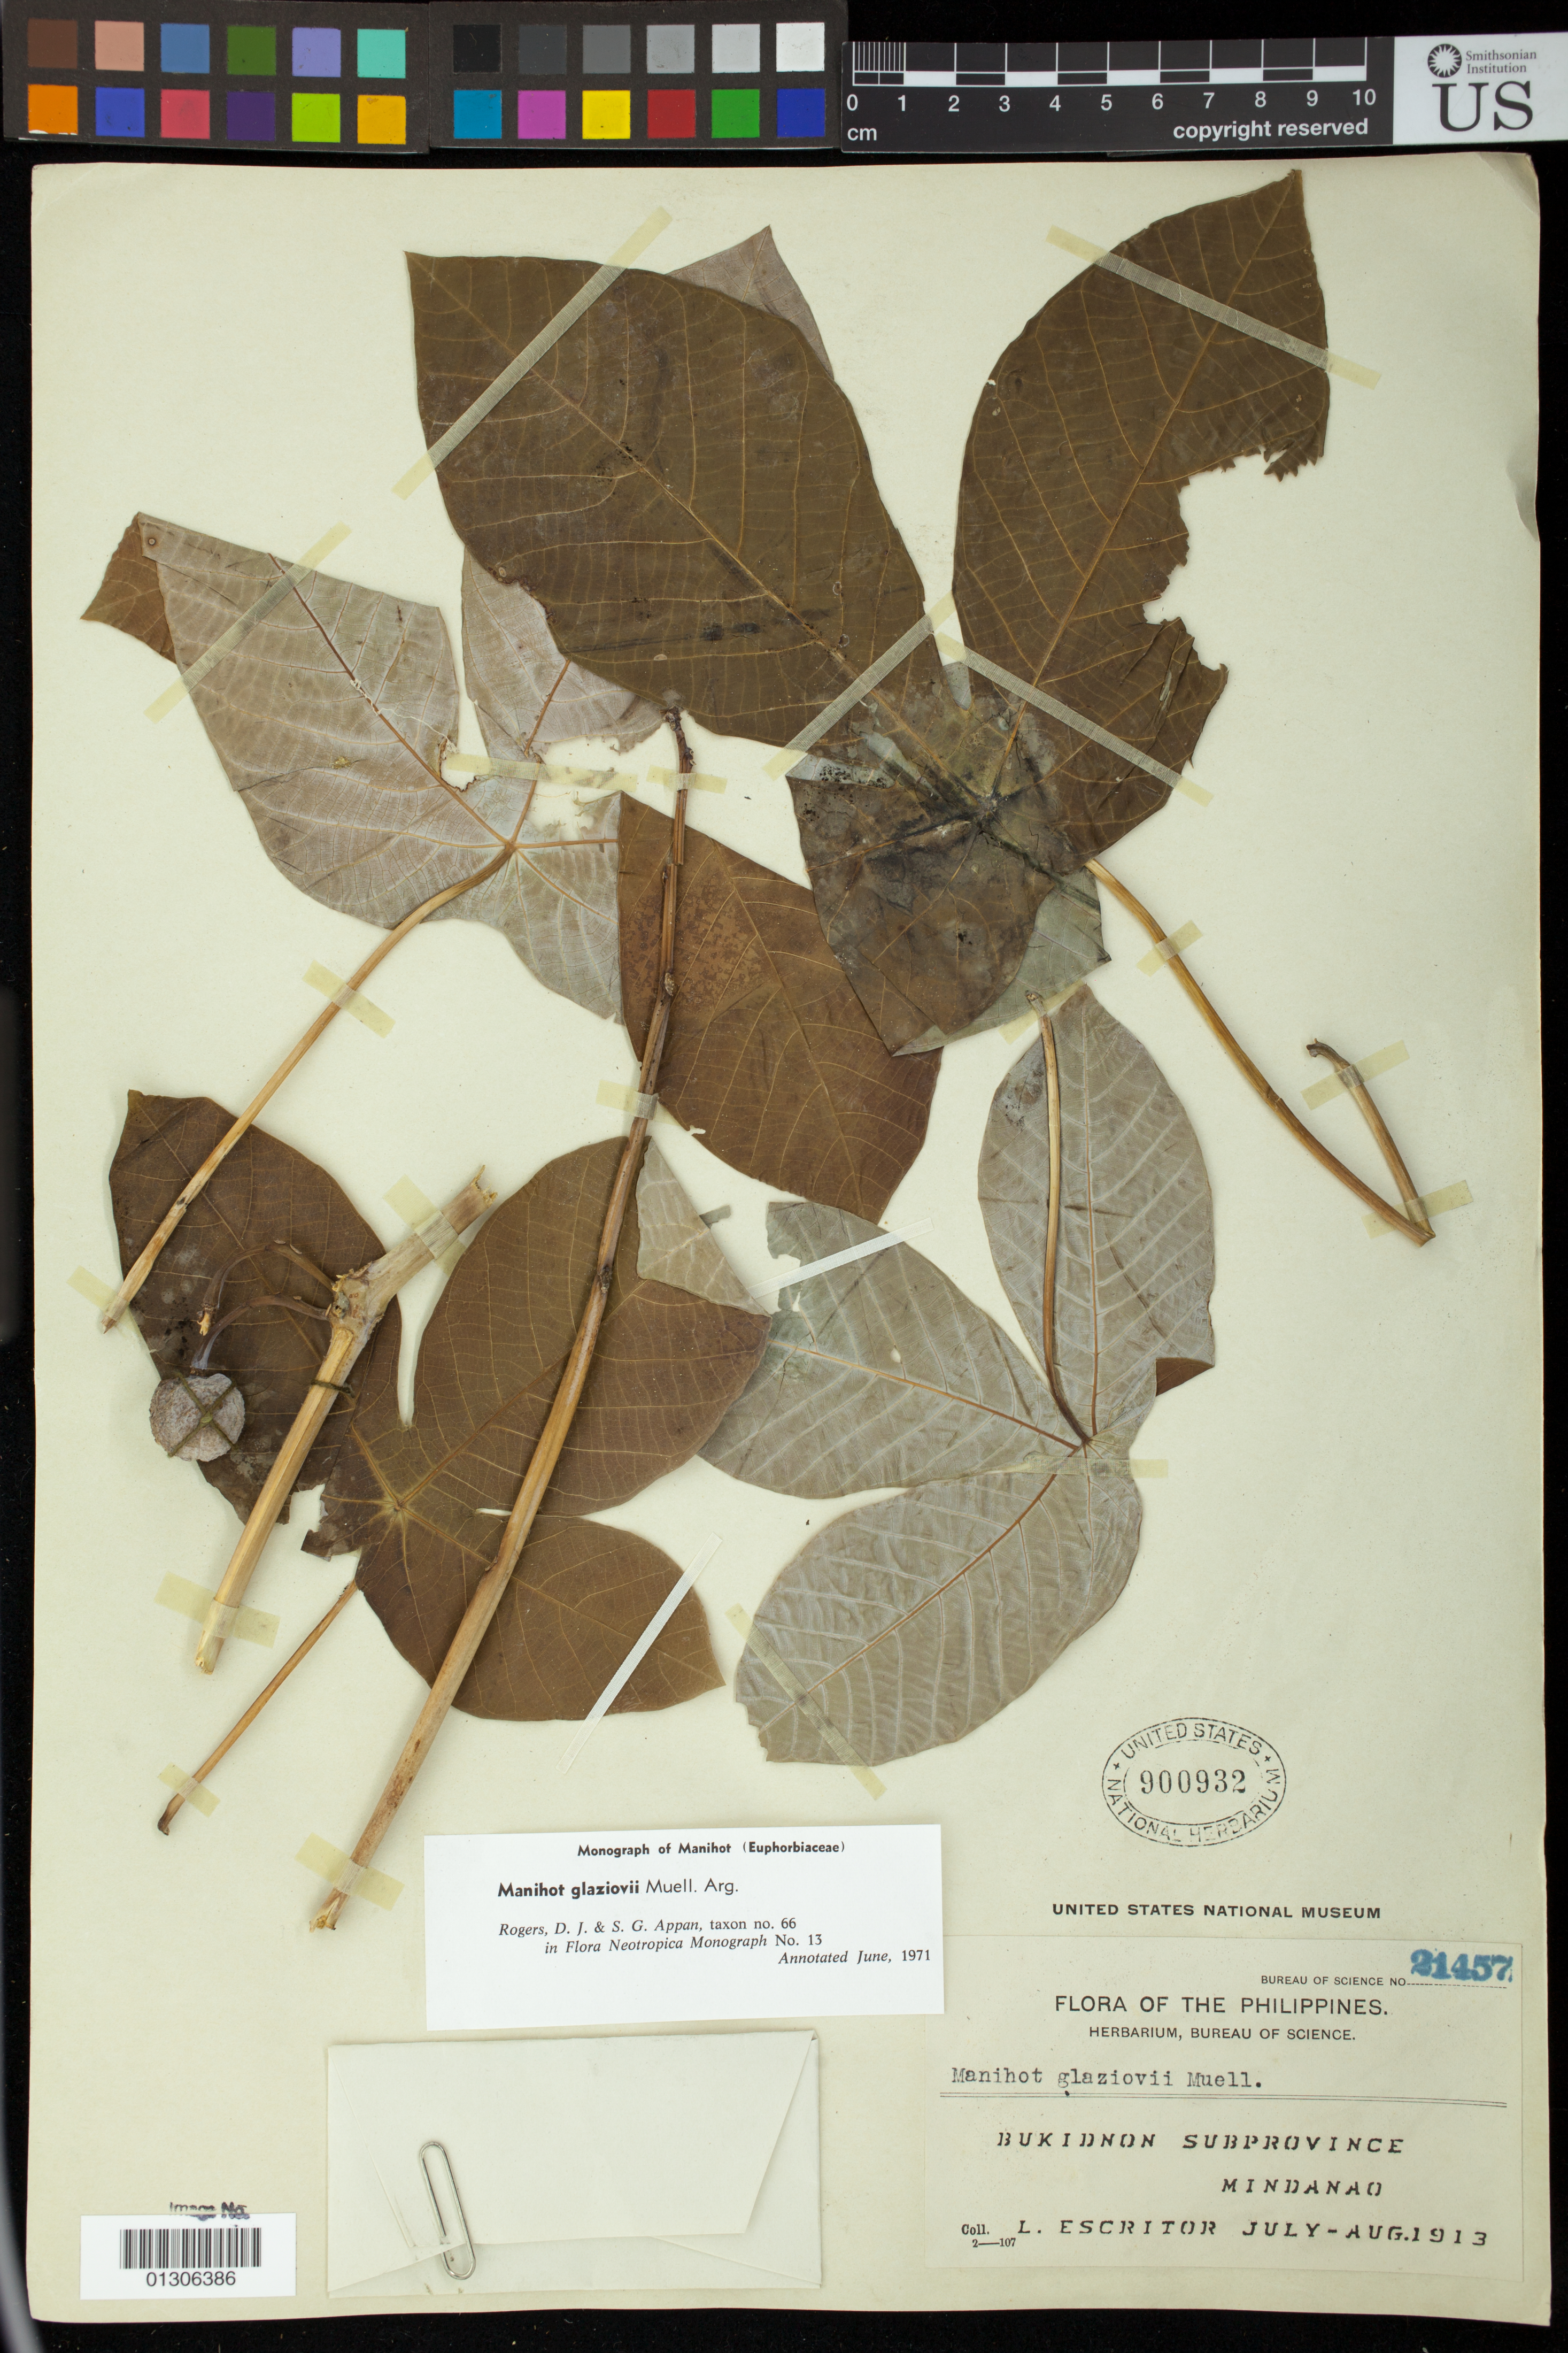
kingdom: Plantae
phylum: Tracheophyta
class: Magnoliopsida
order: Malpighiales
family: Euphorbiaceae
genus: Manihot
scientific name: Manihot glaziovii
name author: Müll. Arg.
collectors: L. Escritor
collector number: Bureu of Sci. 21457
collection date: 1913-07/1913-08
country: Philippines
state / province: Northern Mindanao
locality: Bukidnon Subprovince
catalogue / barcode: US 900932